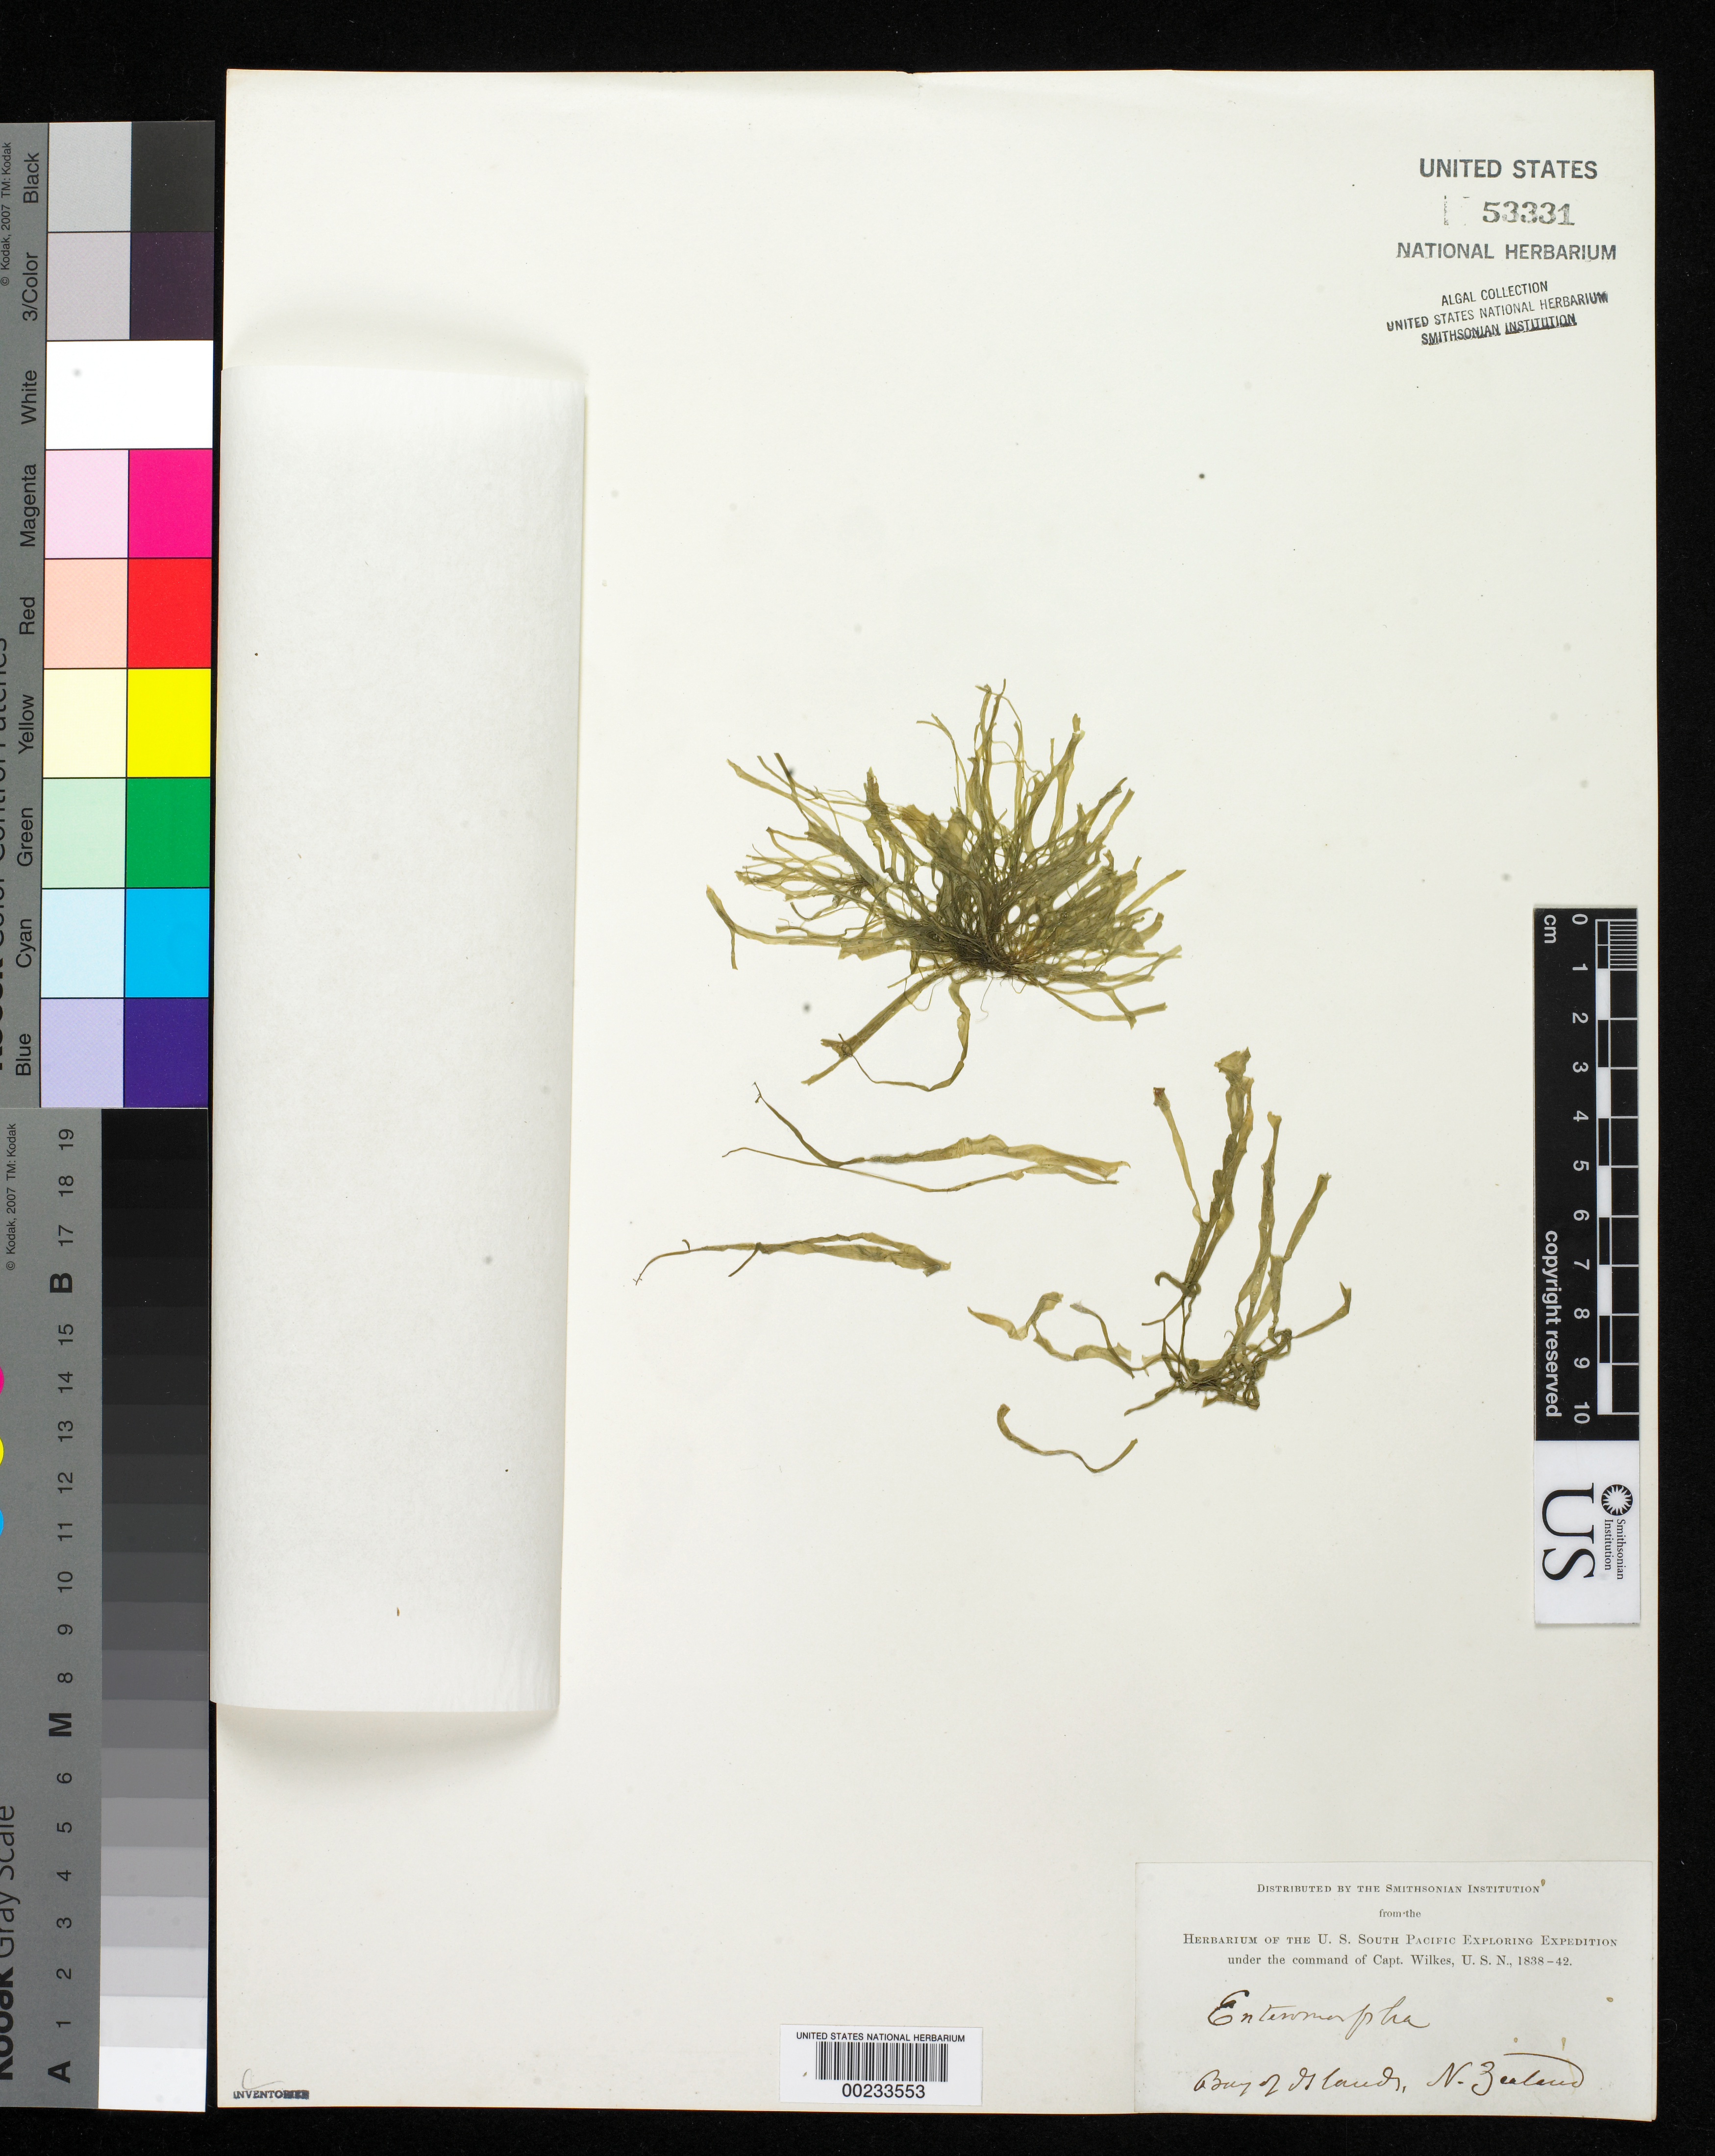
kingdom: Plantae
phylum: Chlorophyta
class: Ulvophyceae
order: Ulvales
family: Ulvaceae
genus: Enteromorpha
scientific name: Enteromorpha sp.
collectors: W. D. Brackenridge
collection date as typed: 1838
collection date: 1838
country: New Zealand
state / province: Northland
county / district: Far North District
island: North Island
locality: Bay of Islands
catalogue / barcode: US 53331